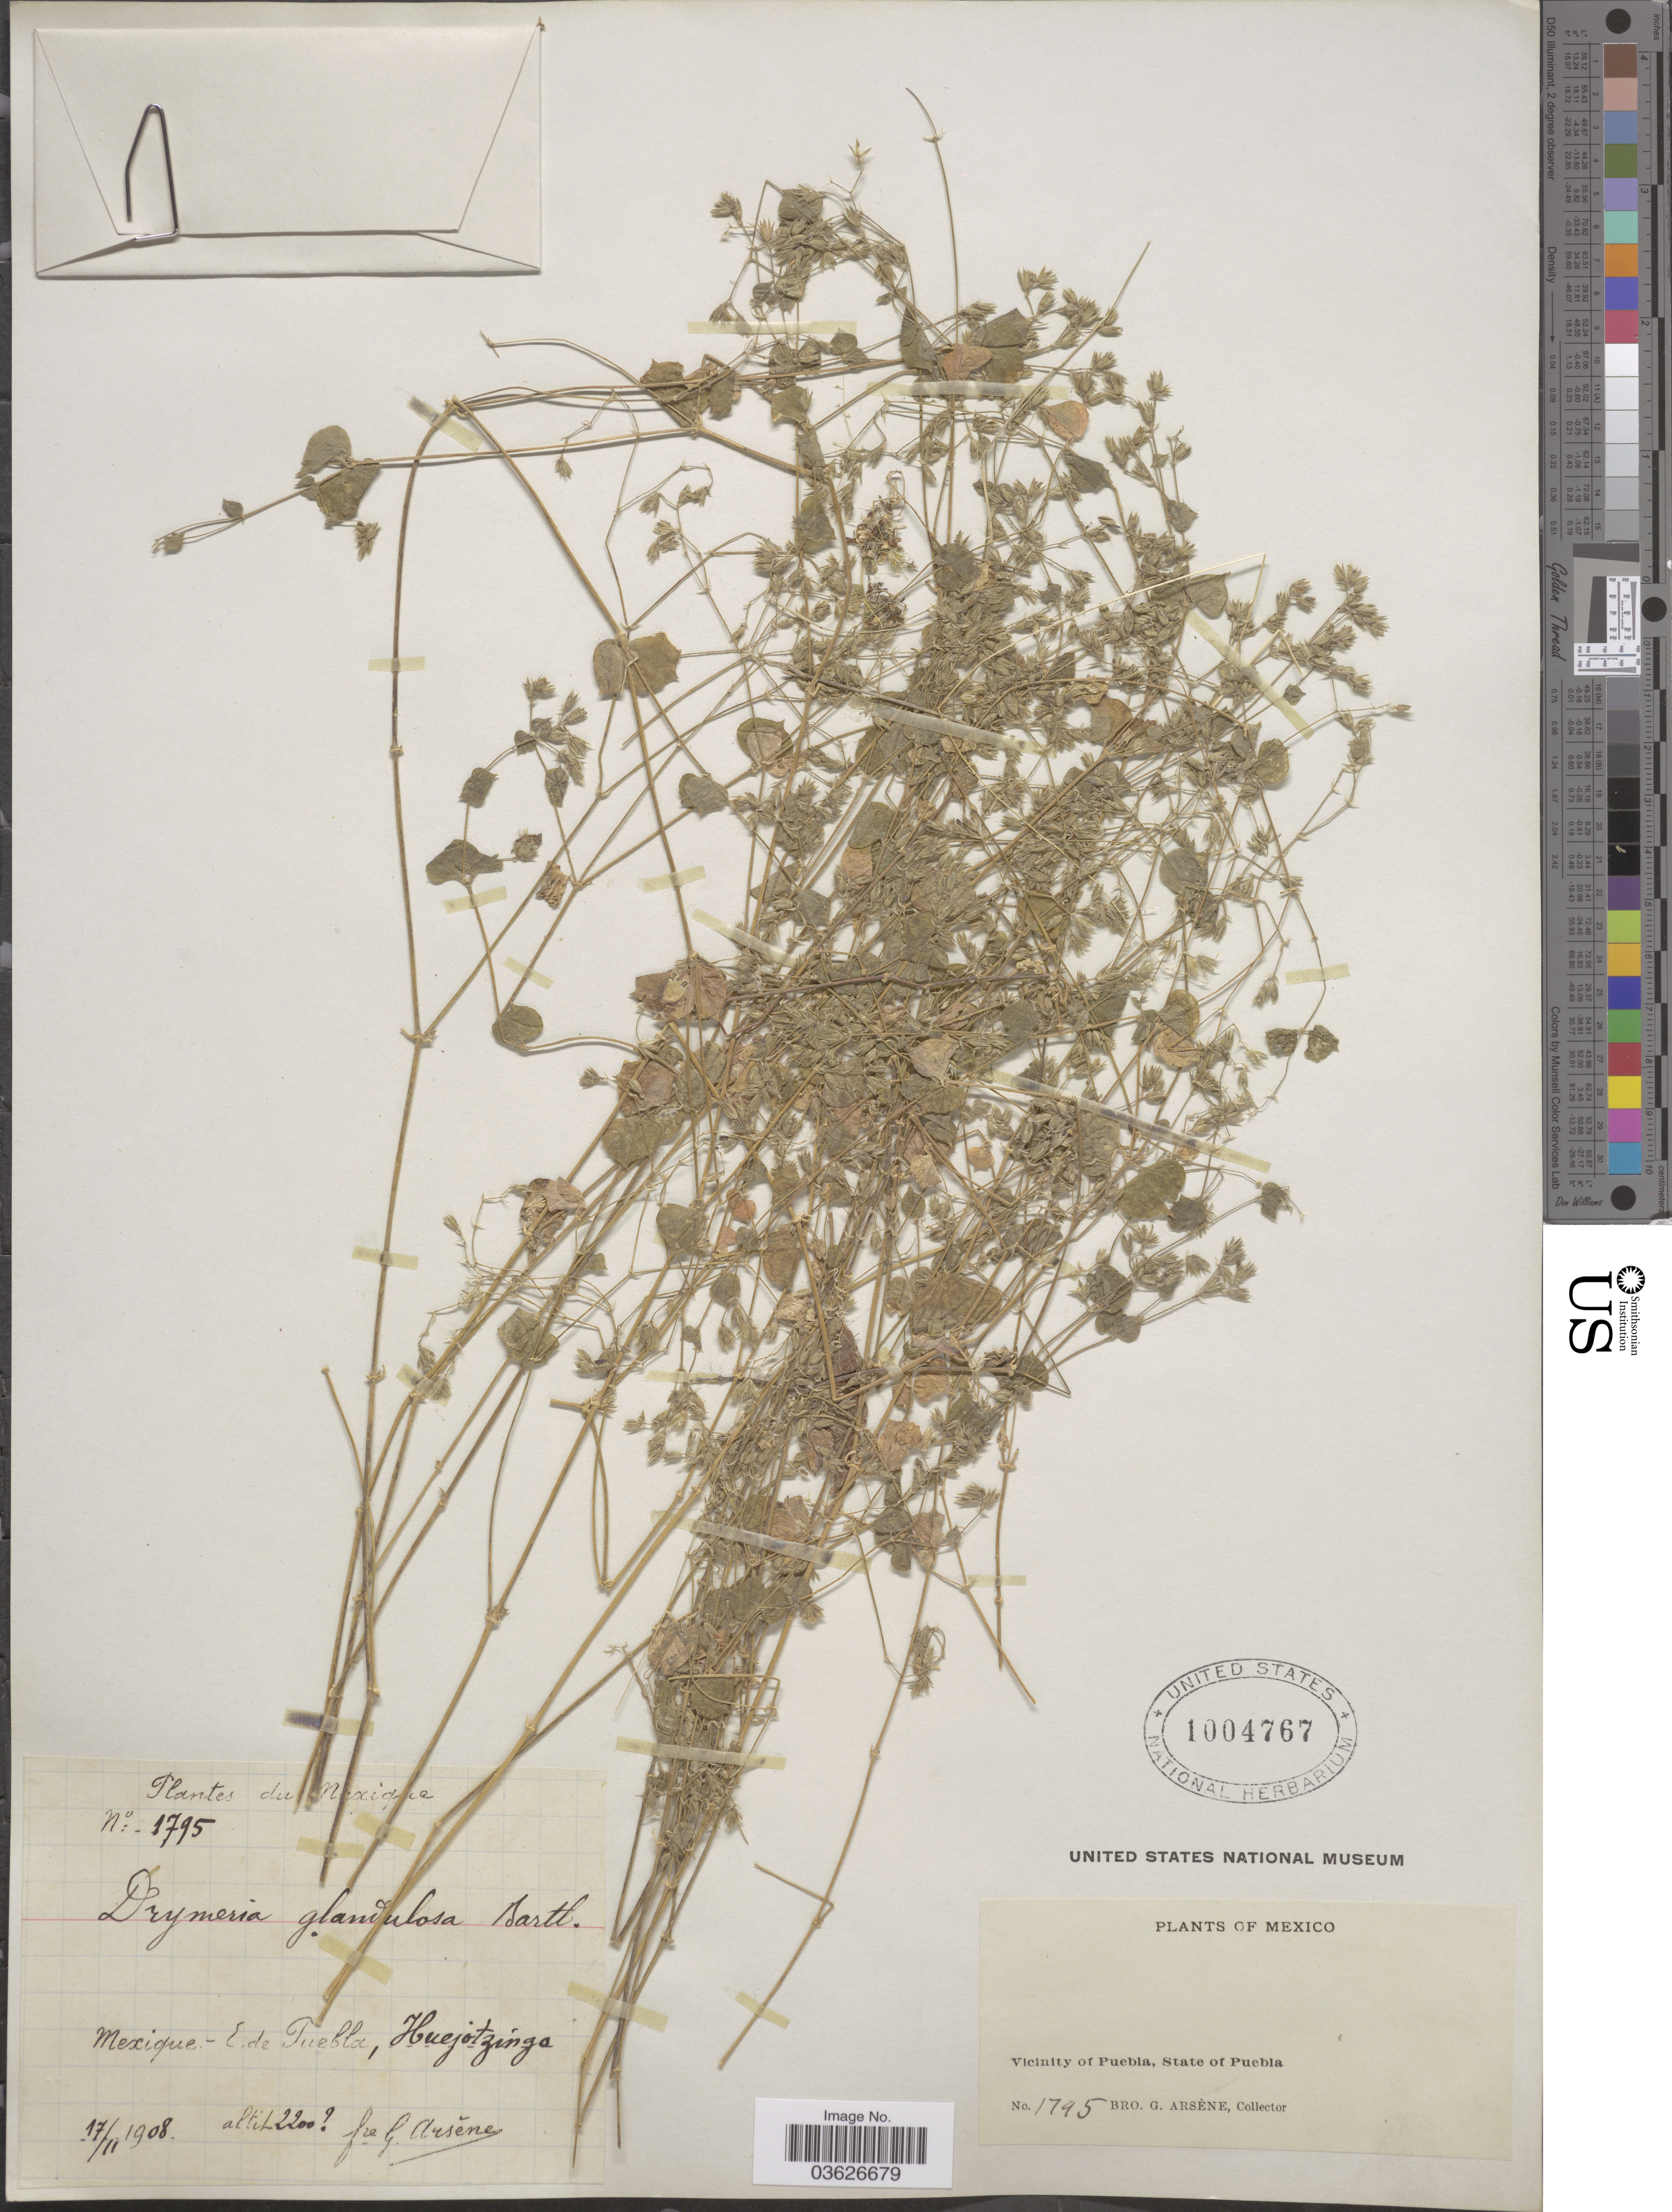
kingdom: Plantae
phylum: Tracheophyta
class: Magnoliopsida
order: Caryophyllales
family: Caryophyllaceae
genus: Drymaria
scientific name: Drymaria glandulosa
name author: Bartl.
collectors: Bro. G. Arsène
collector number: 1795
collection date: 1908-11-17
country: Mexico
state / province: Puebla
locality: Huejotzinga. Vicinity of Puebla.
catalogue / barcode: US 1004767